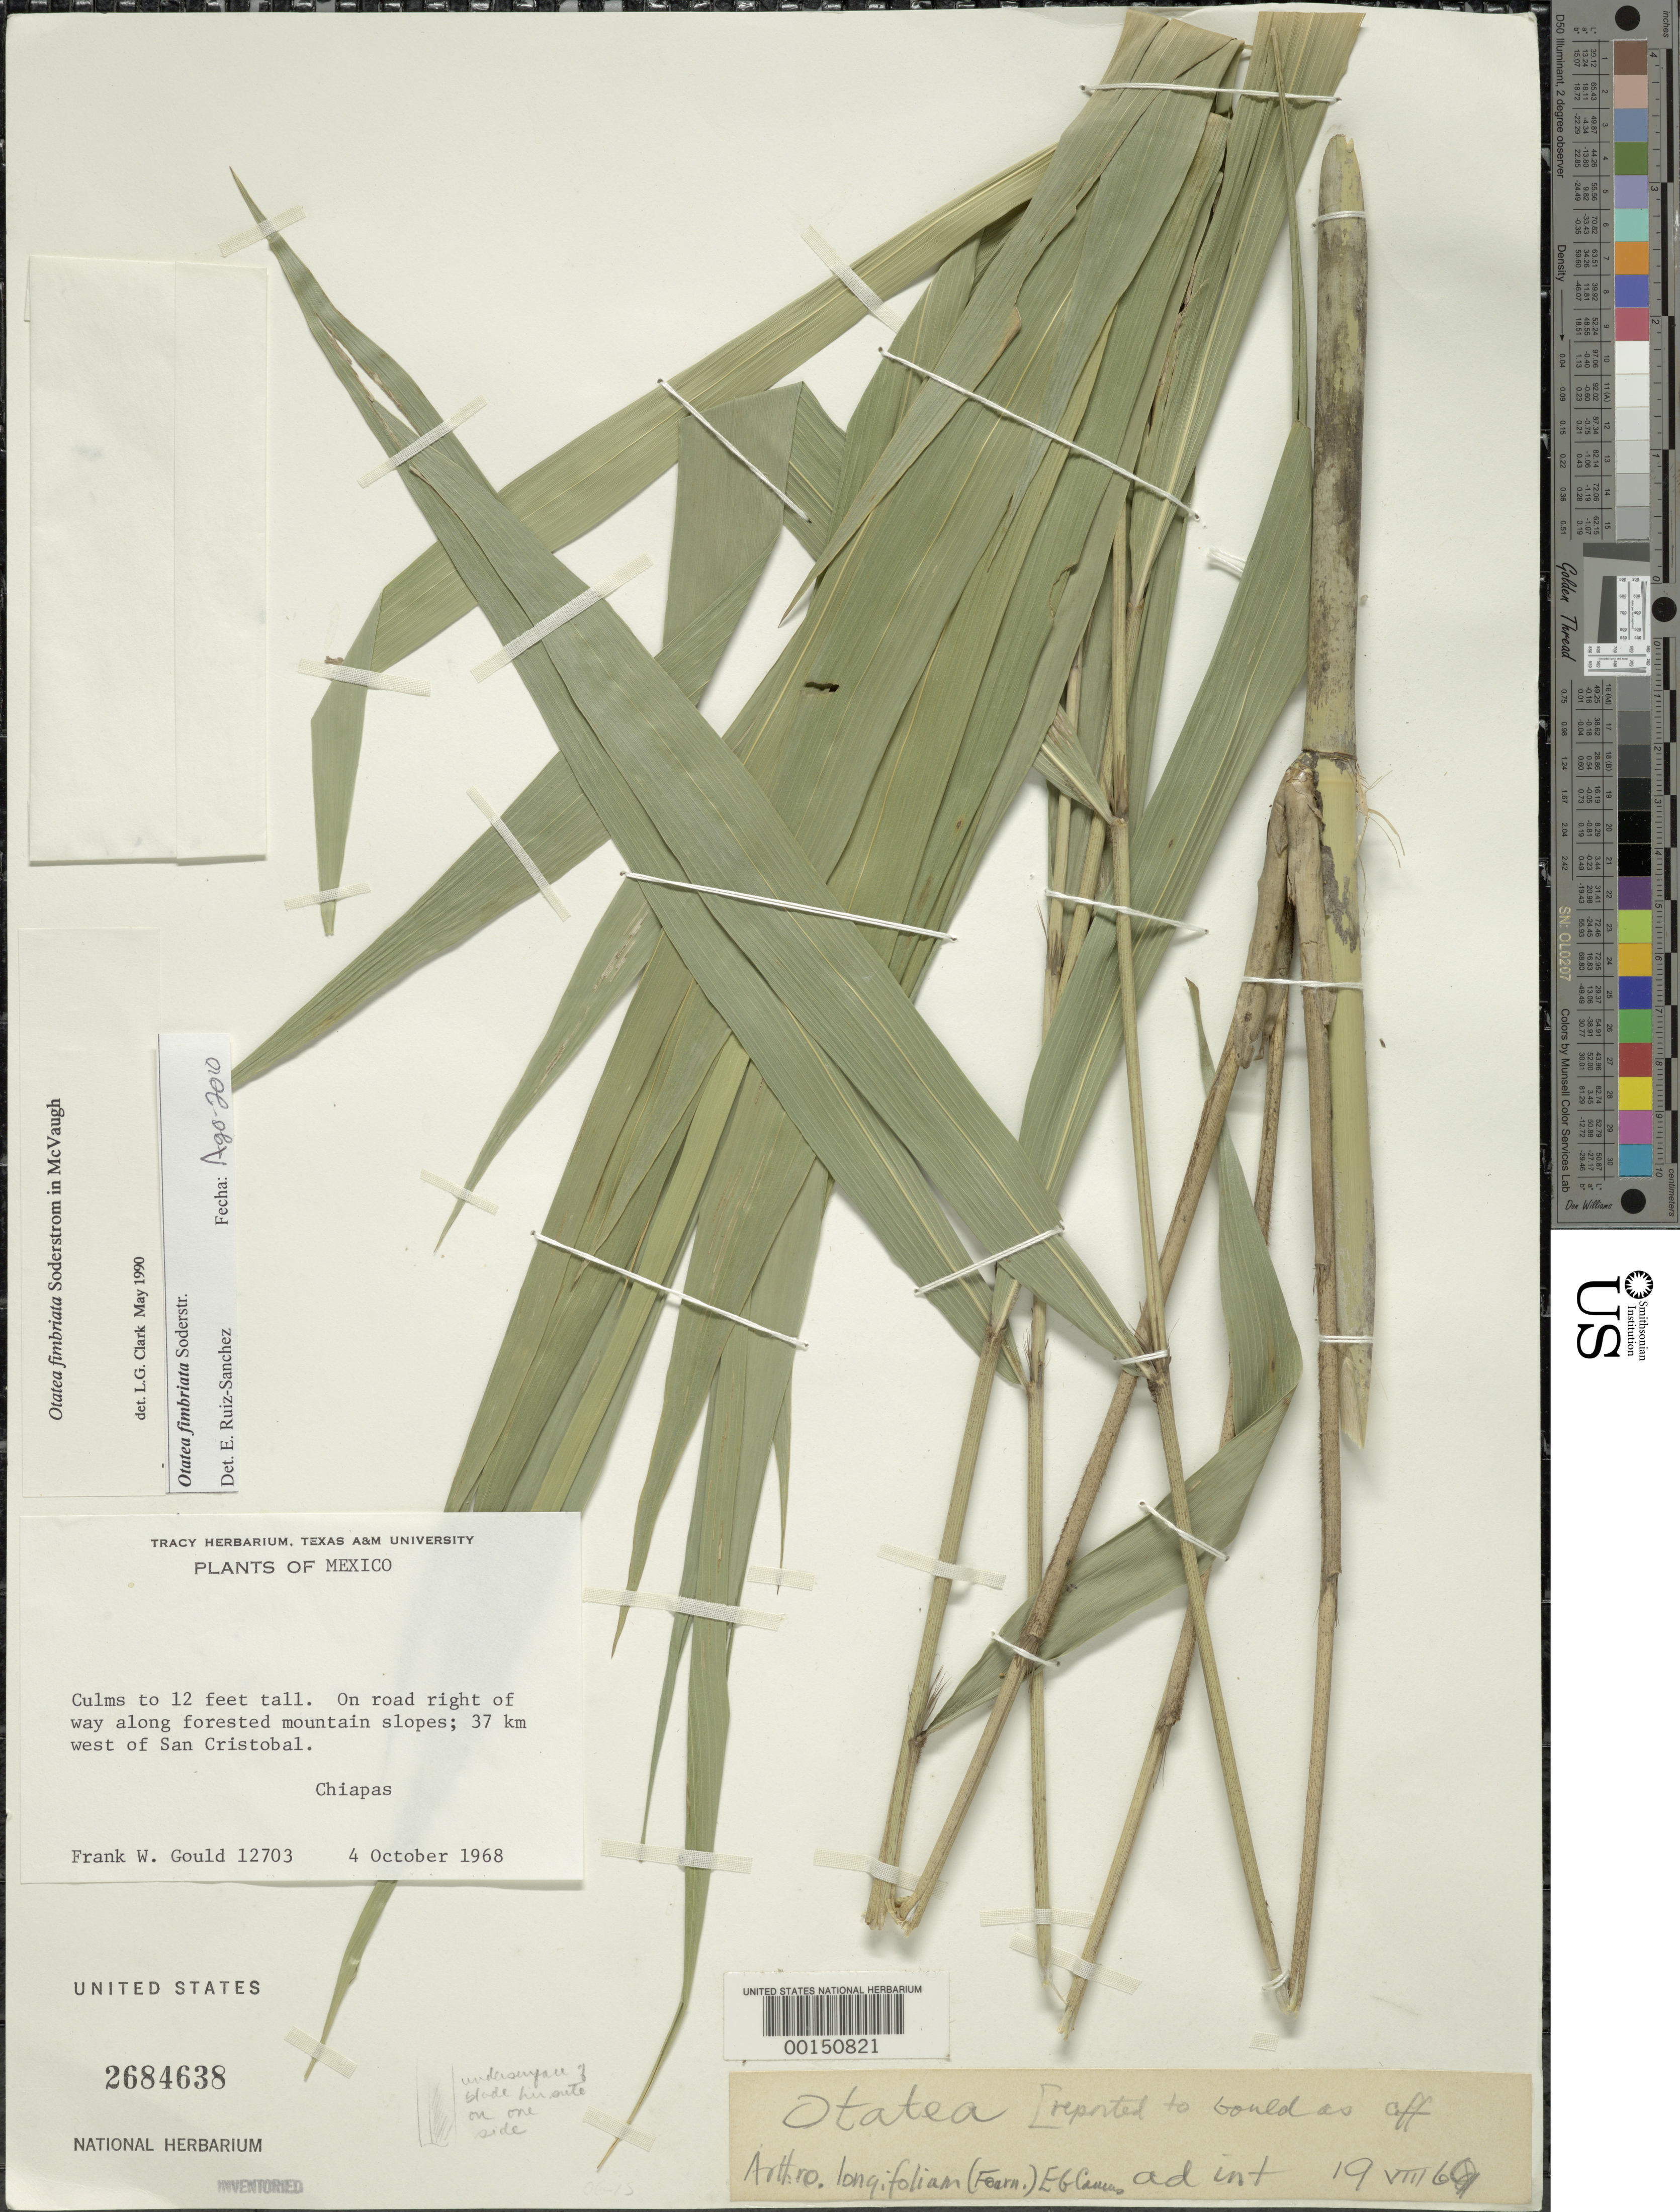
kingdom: Plantae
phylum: Tracheophyta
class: Liliopsida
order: Poales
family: Poaceae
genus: Otatea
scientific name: Otatea fimbriata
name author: Soderstr. in McVaugh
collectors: F. W. Gould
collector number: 12703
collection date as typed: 04 Oct 1968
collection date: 1968-10-04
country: Mexico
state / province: Chiapas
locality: San Cristóbal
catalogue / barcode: US 2684638